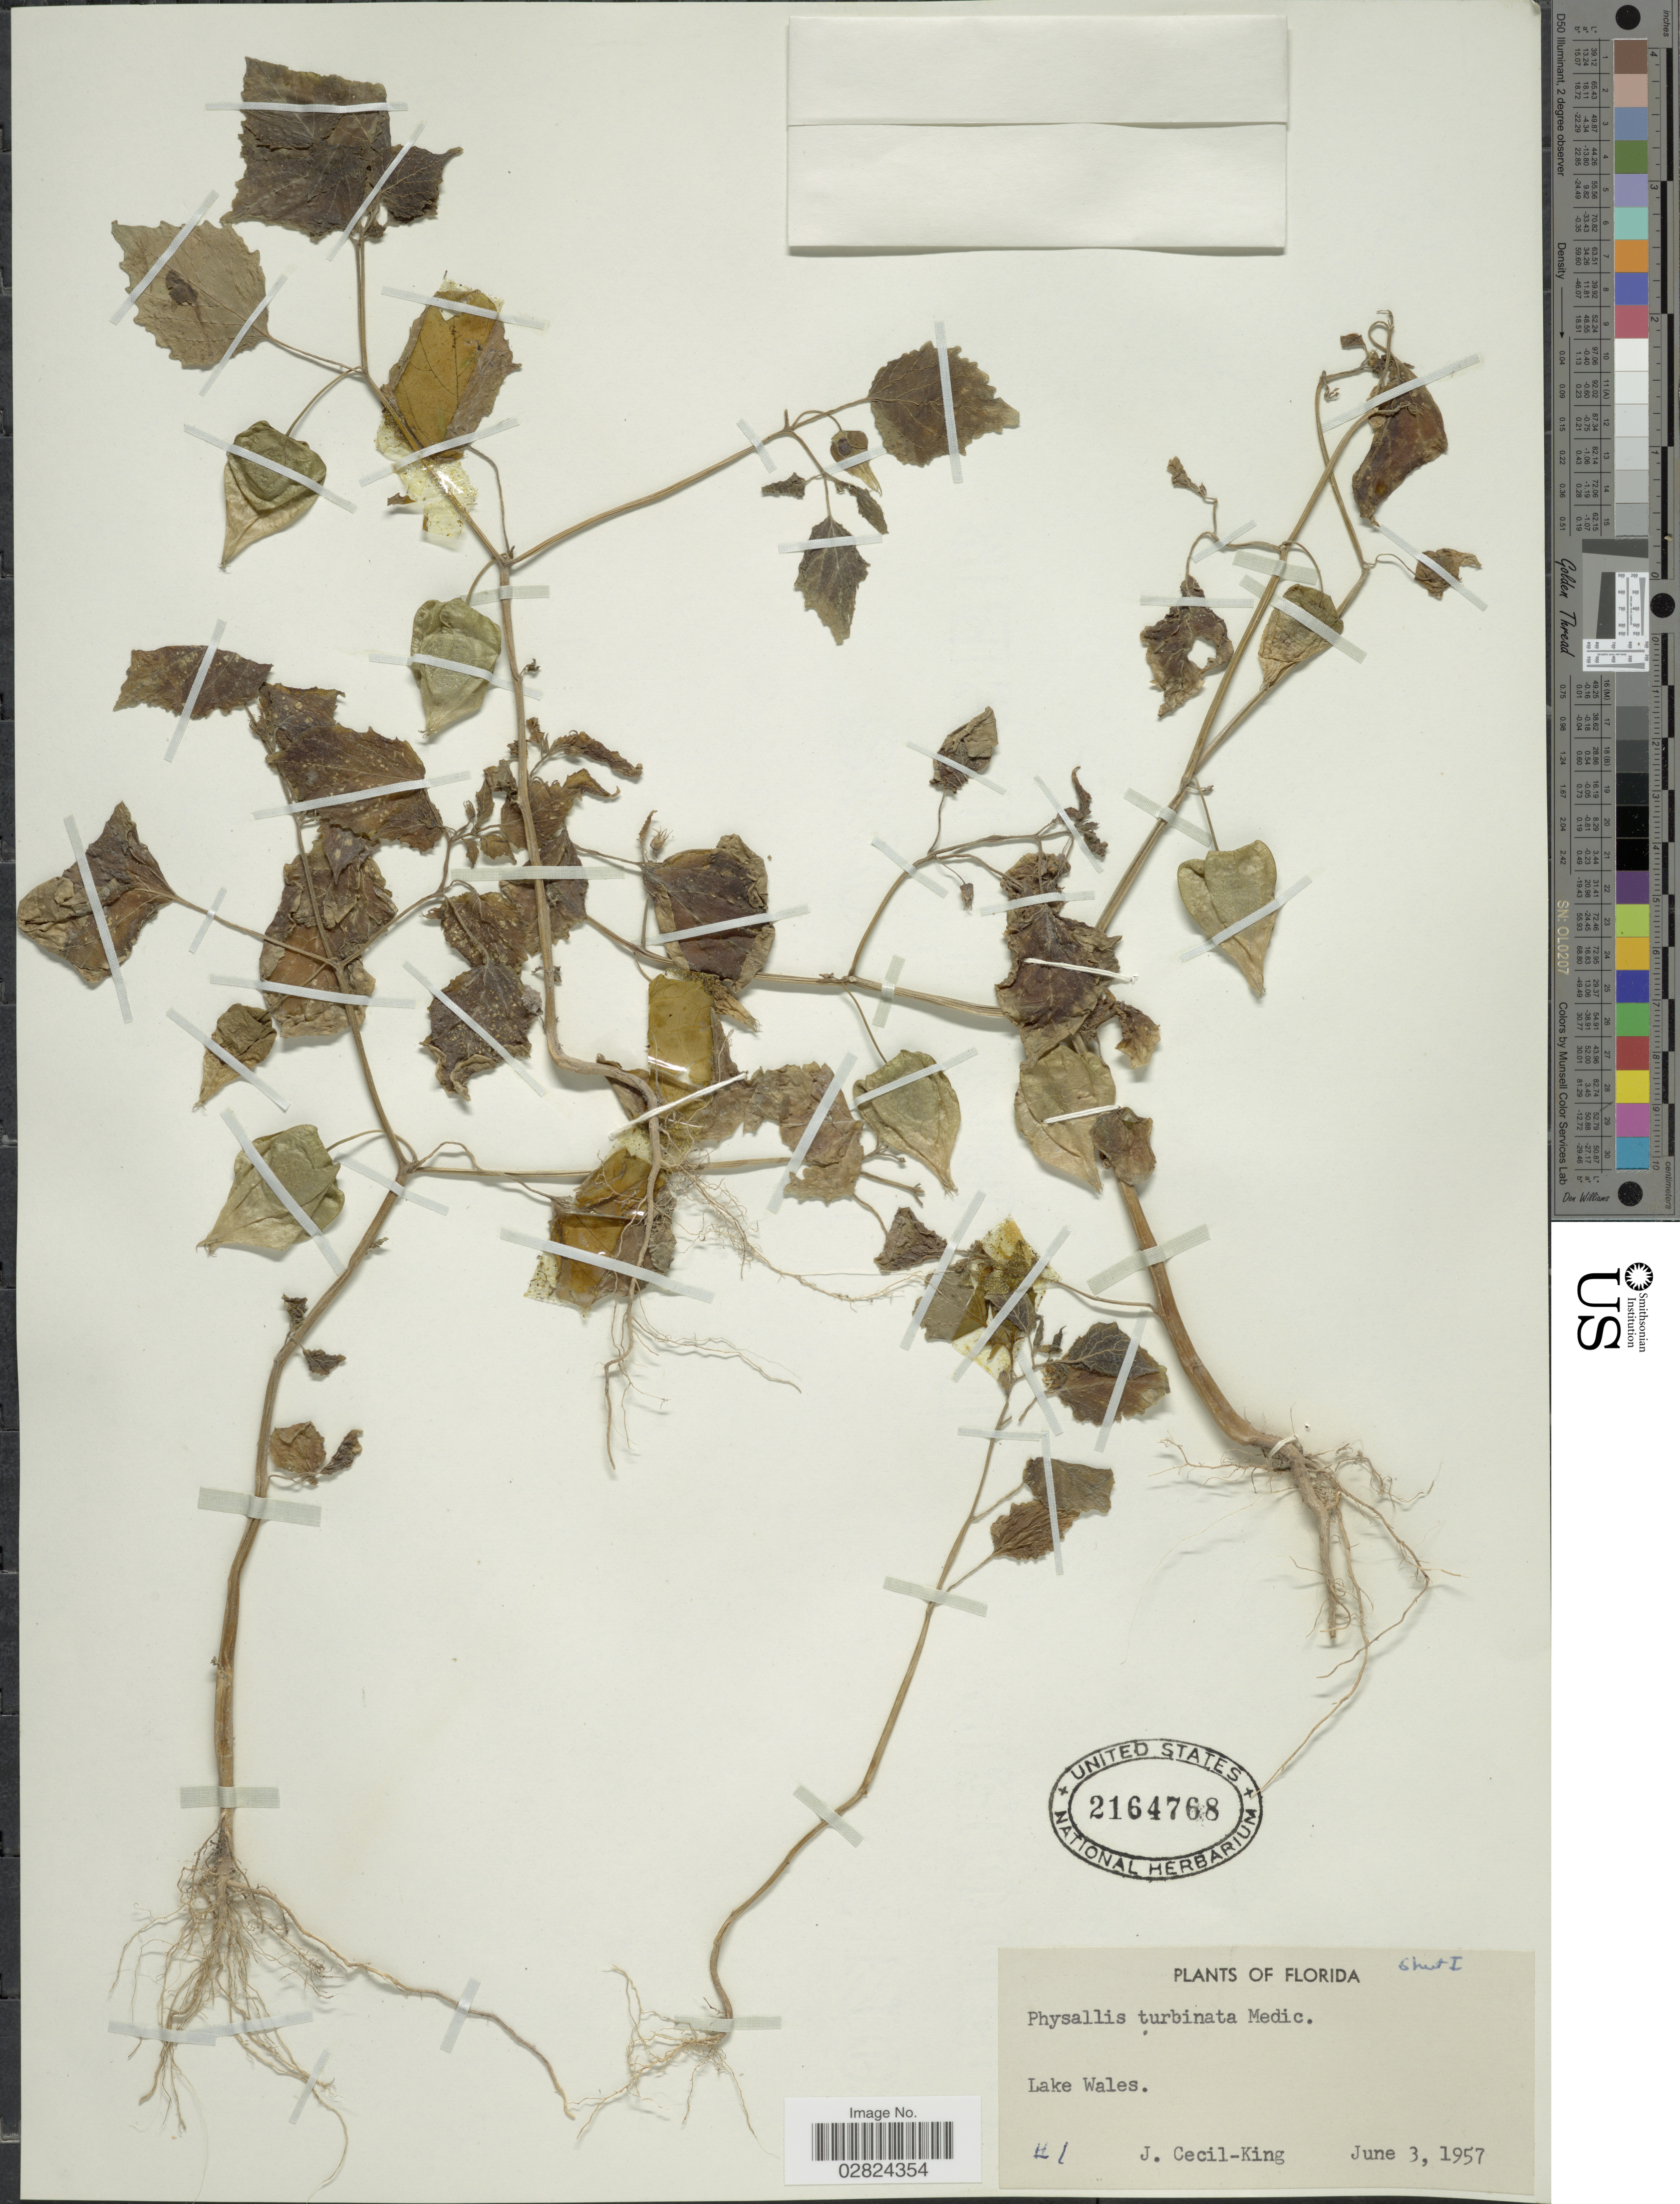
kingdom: Plantae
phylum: Tracheophyta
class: Magnoliopsida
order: Solanales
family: Solanaceae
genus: Physalis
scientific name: Physalis turbinata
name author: Medik.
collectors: J. King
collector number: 1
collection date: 1957-06-03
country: United States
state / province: Florida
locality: Lake Wales.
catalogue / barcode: US 2164768